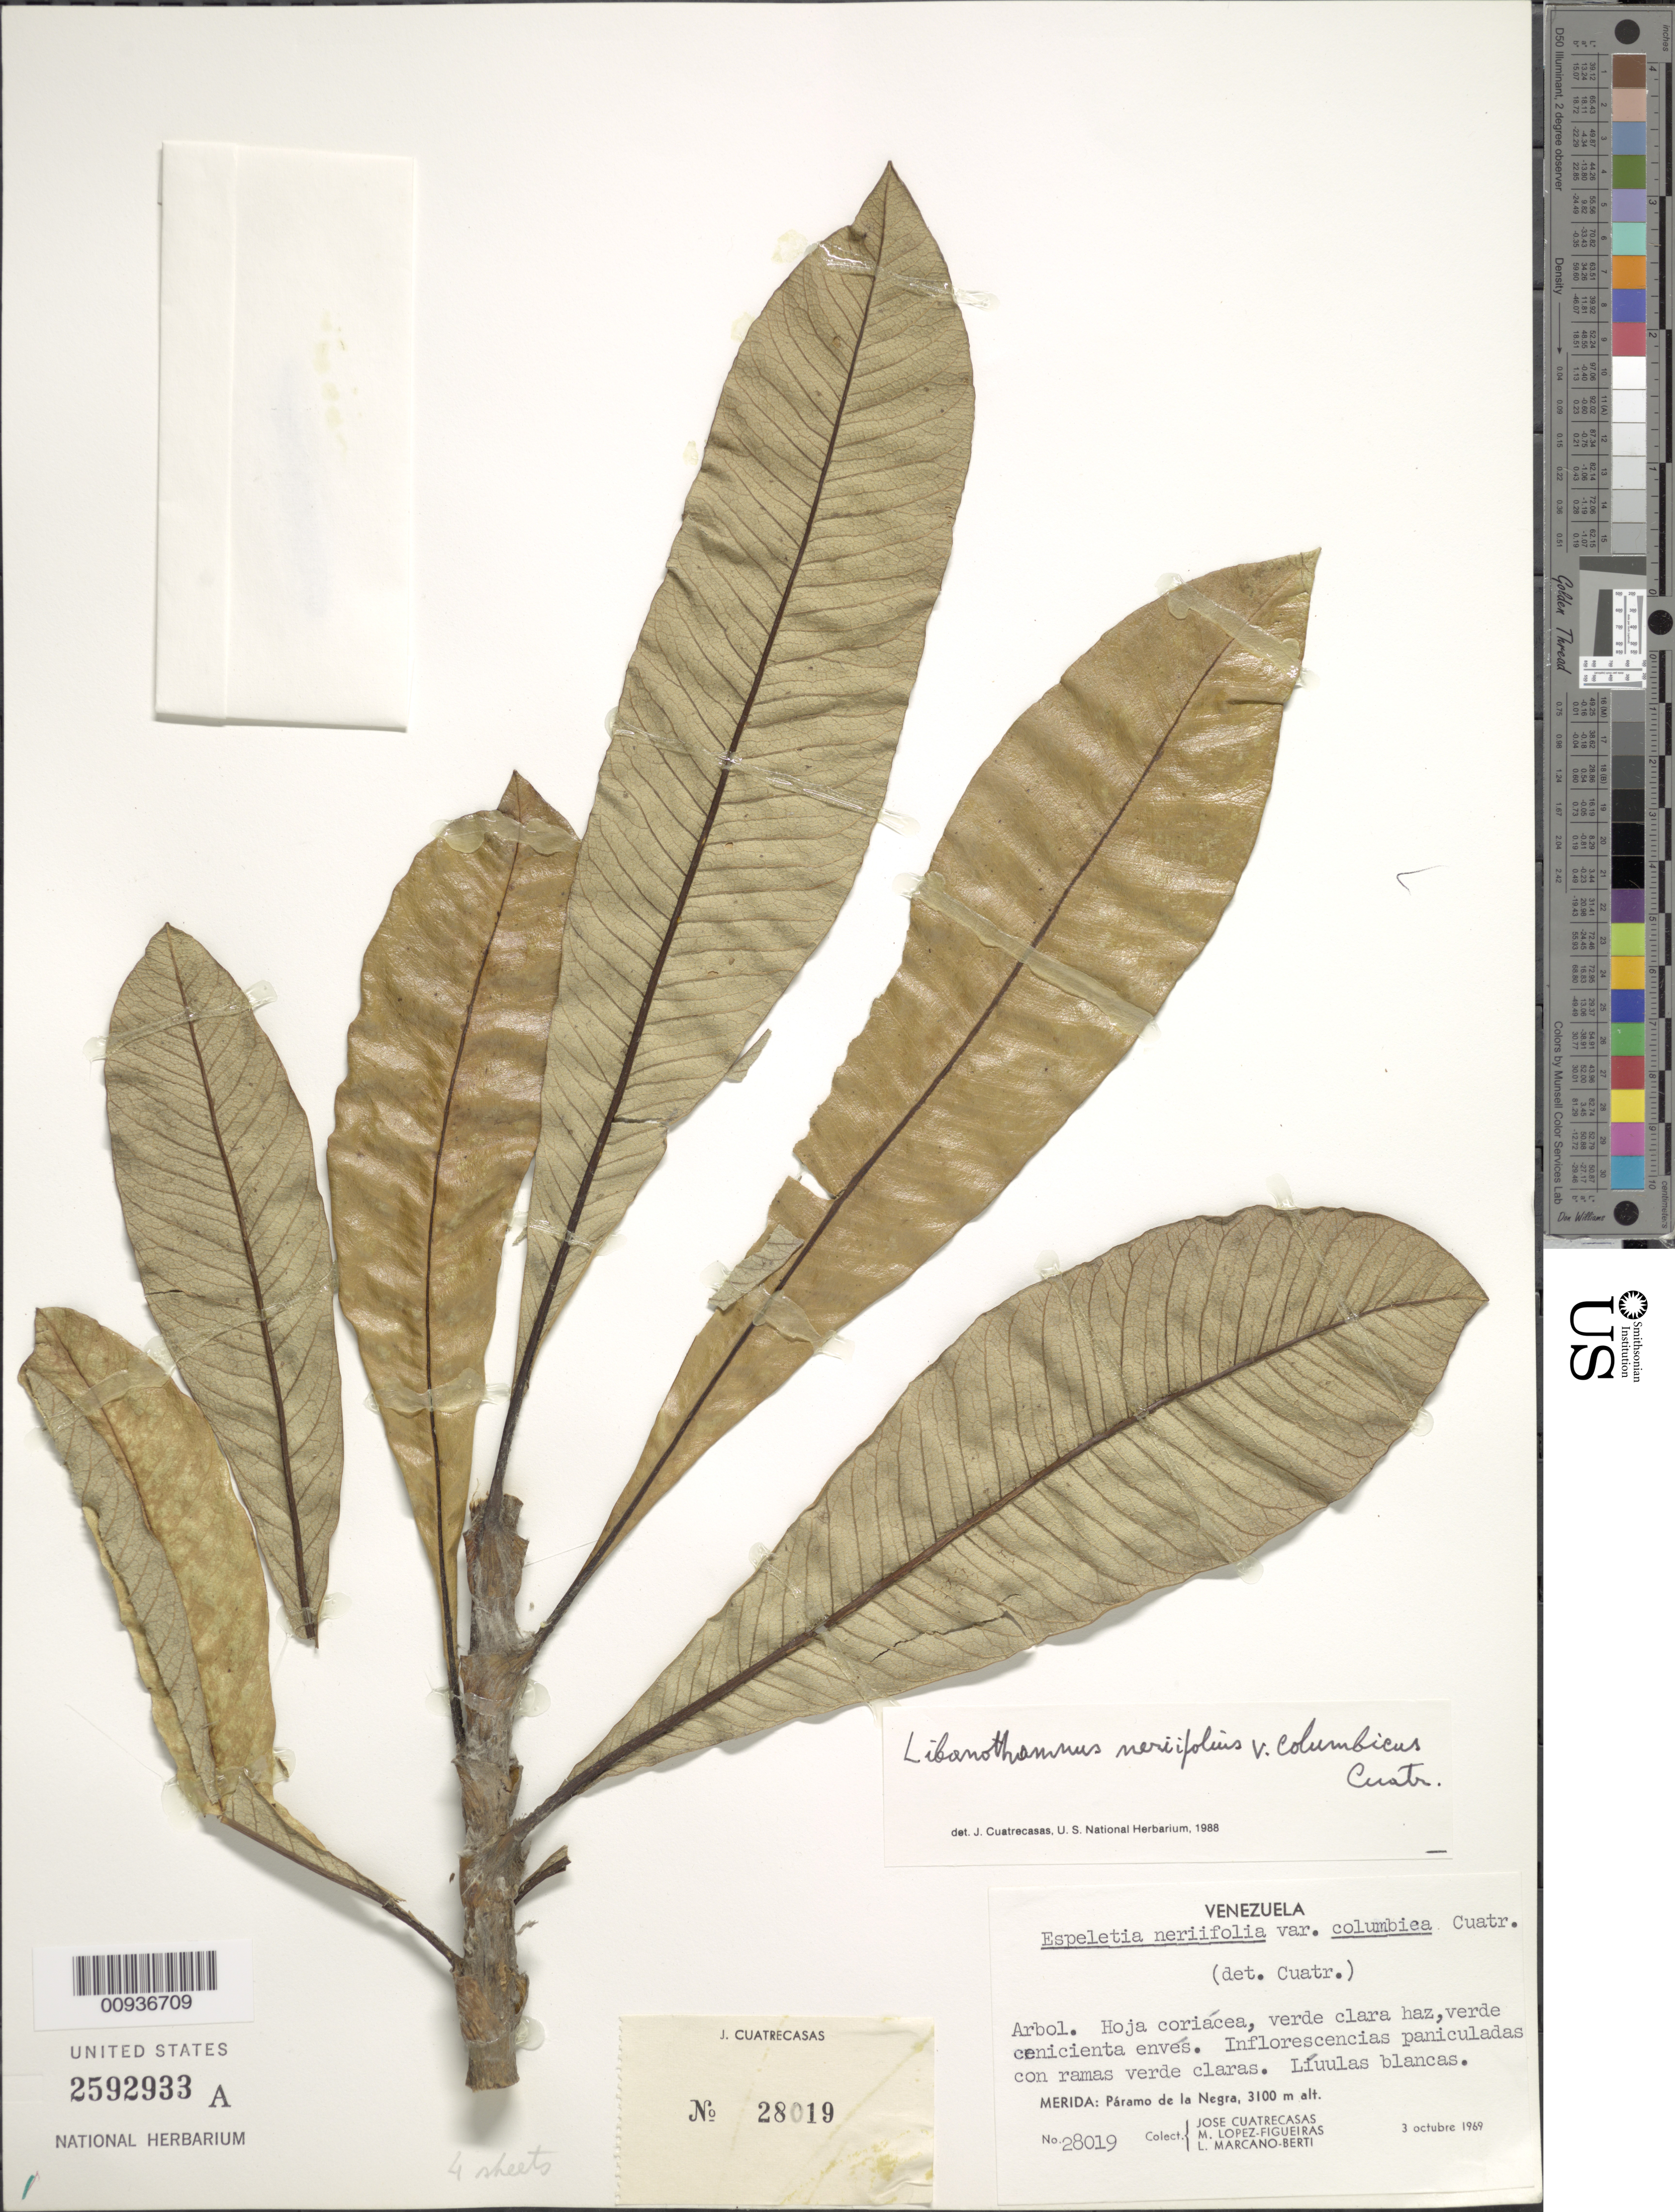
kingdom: Plantae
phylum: Tracheophyta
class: Magnoliopsida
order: Asterales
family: Asteraceae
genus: Libanothamnus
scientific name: Libanothamnus neriifolius var. columbicus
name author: (Cuatrec.) Cuatrec.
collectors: J. Cuatrecasas, M. López Figueiras & L. Marcano-Berti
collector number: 28019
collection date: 1969-10-03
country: Venezuela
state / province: Mérida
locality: Paramo de la Negra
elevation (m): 3100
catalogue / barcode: US 2592933A